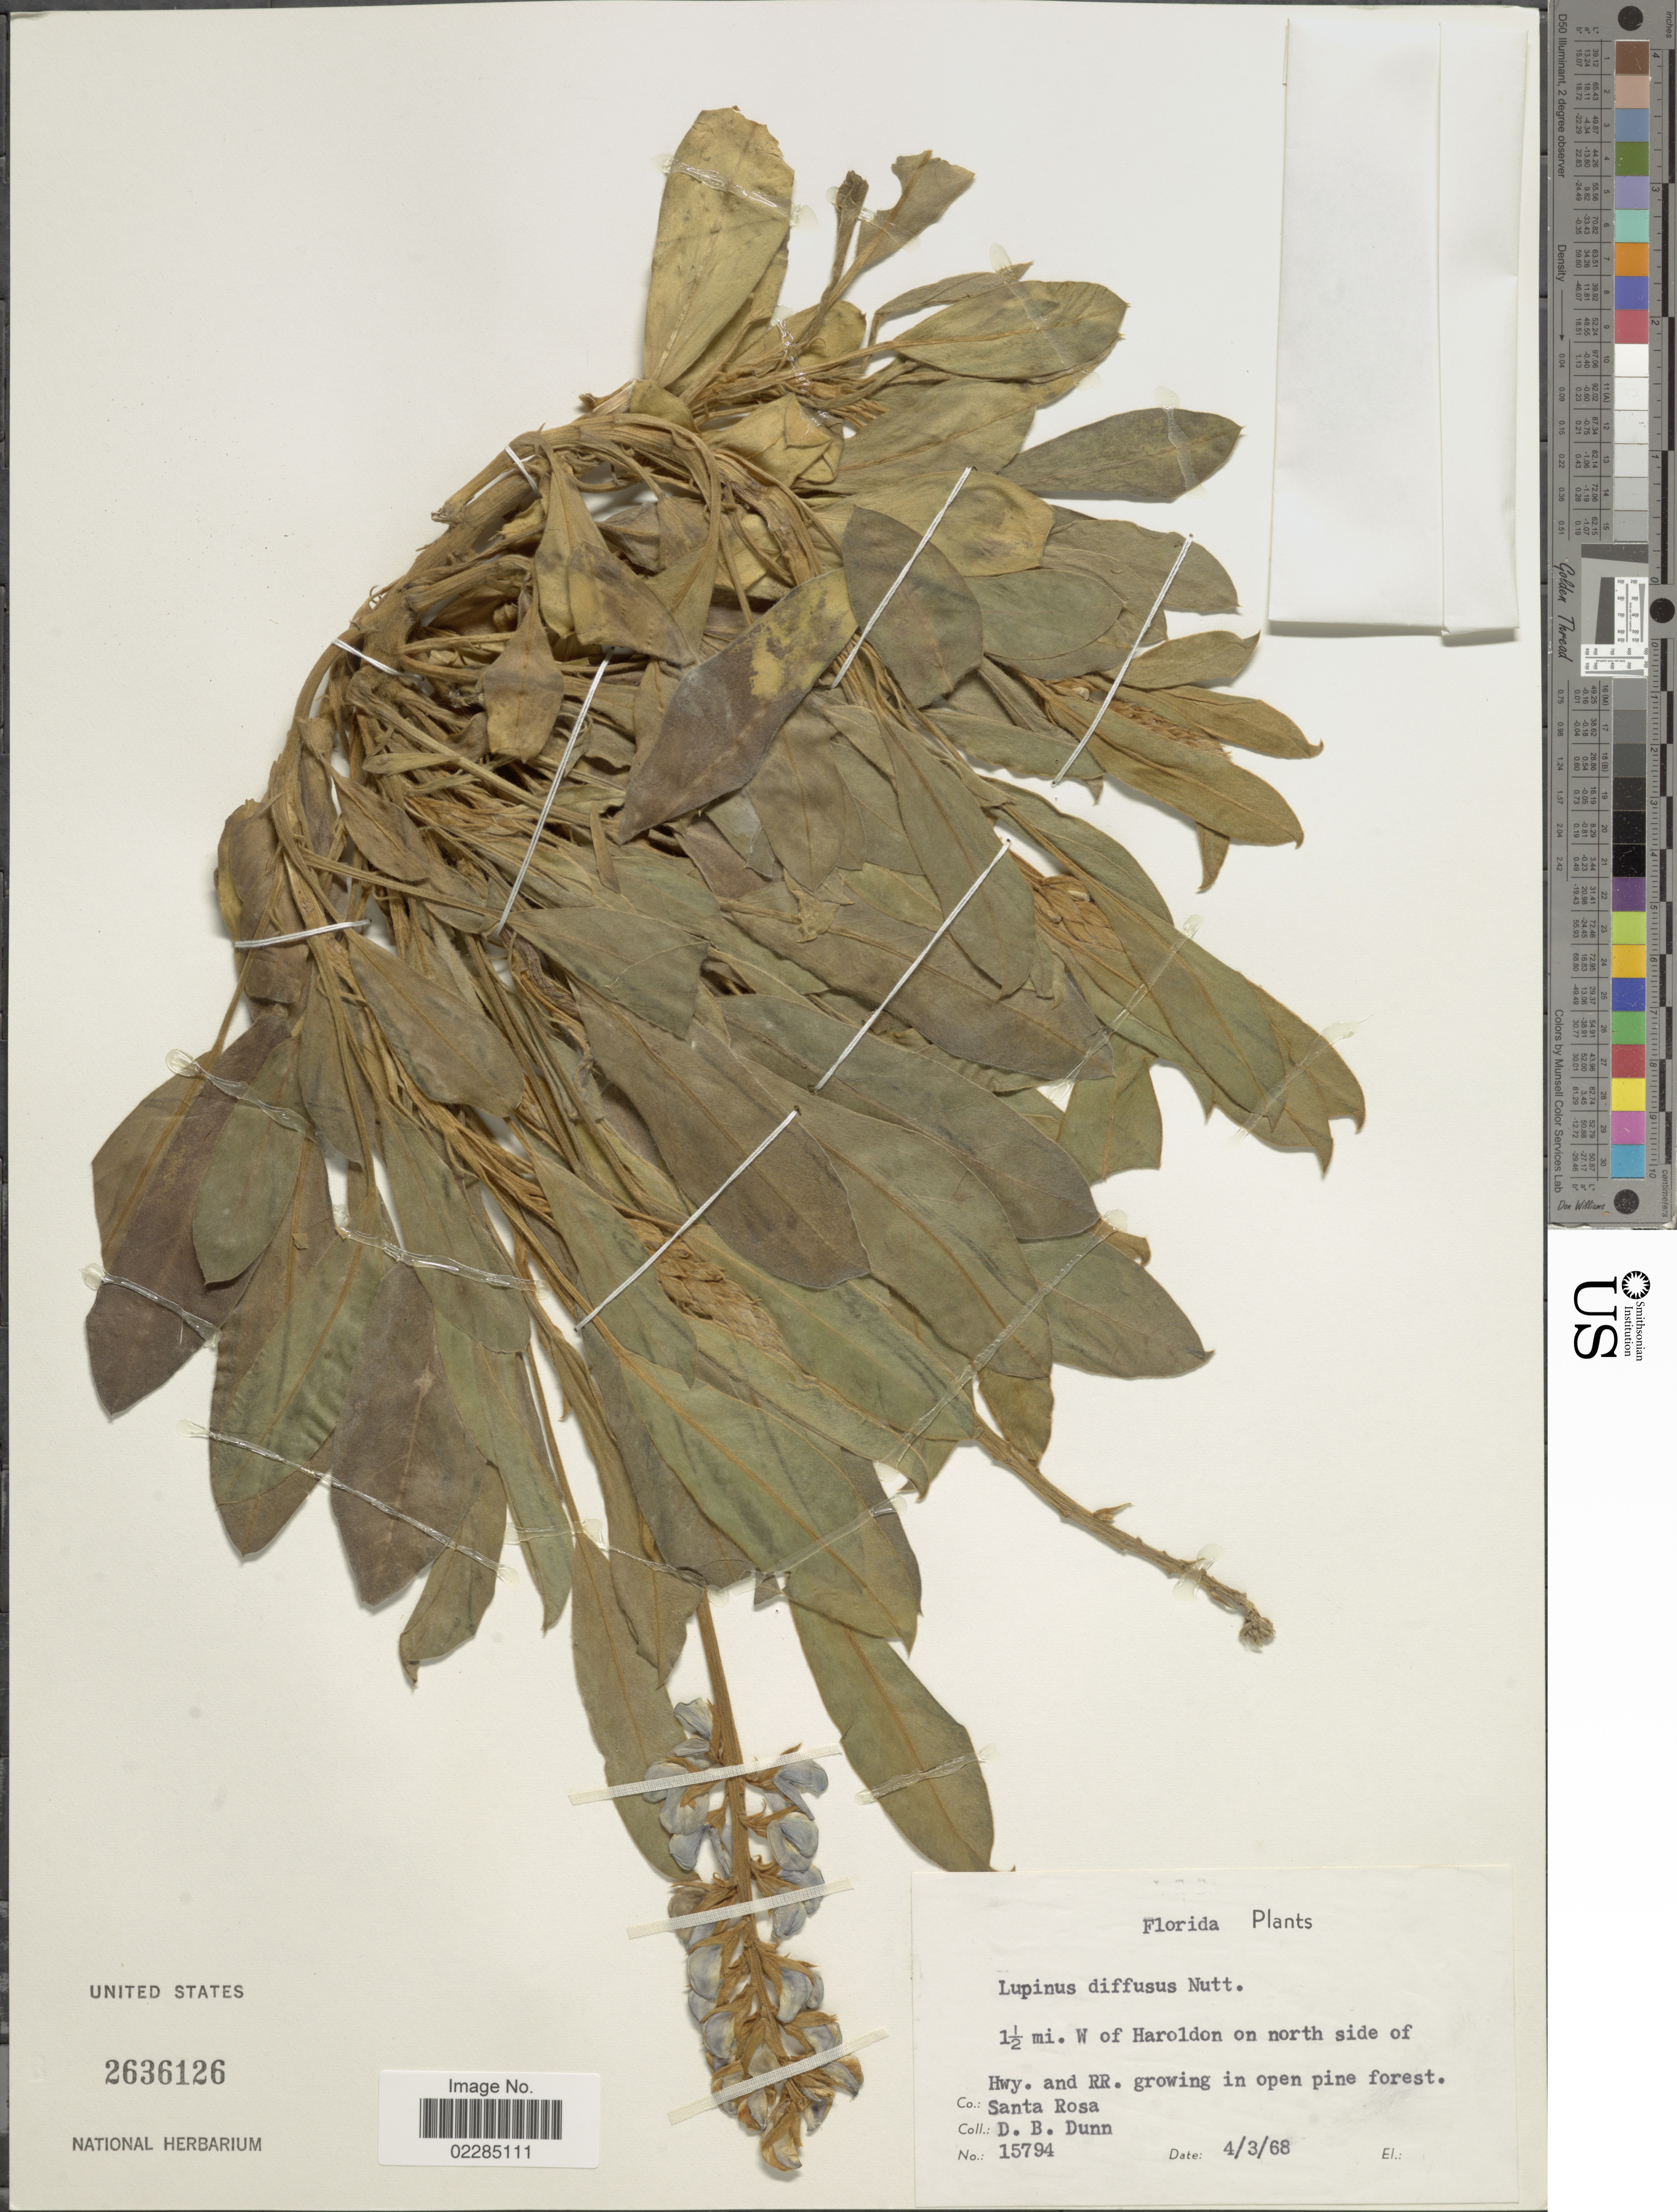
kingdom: Plantae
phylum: Tracheophyta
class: Magnoliopsida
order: Fabales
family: Fabaceae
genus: Lupinus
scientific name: Lupinus diffusus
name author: Nutt.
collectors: D. B. Dunn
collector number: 15794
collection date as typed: Transcribed d/m/y: 3/4/68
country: United States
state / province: Florida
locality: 1½ mi. W of Haroldon on north side of Hwy. and RR. growing in open pine forest. Co.: Santa Rosa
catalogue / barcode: US 2636126